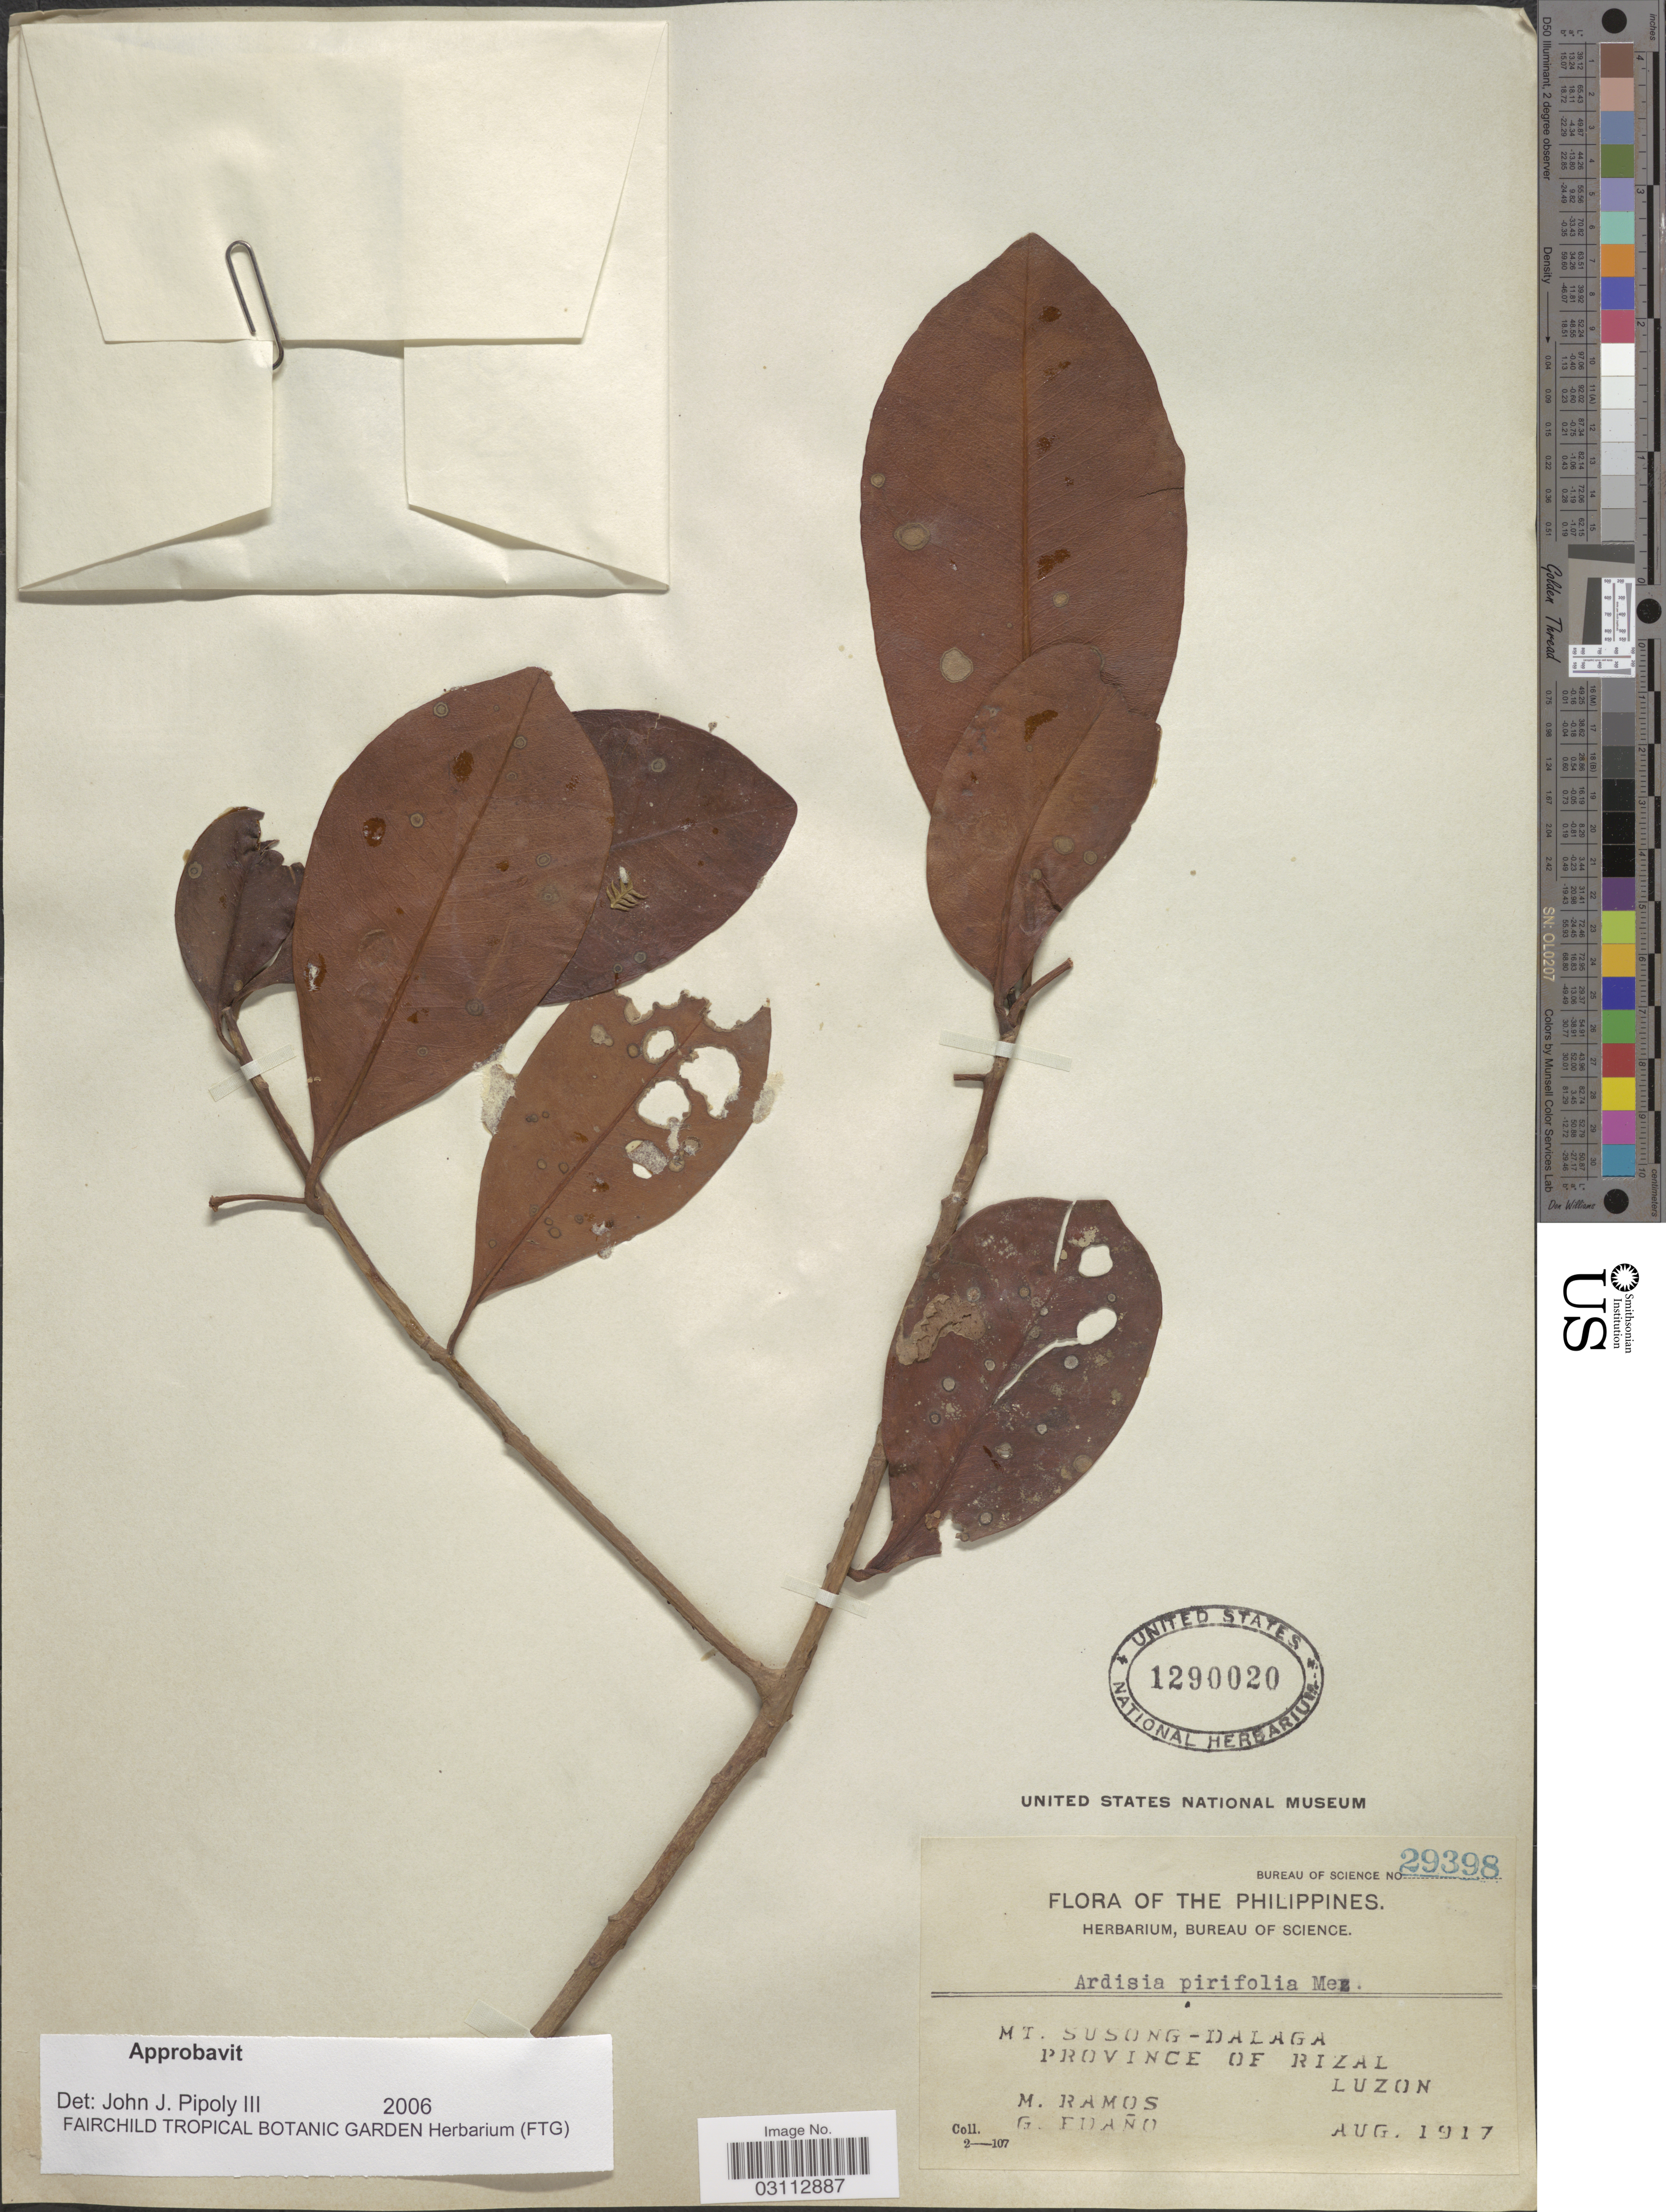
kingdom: Plantae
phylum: Tracheophyta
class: Magnoliopsida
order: Ericales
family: Primulaceae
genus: Ardisia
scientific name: Ardisia pirifolia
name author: Mez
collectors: M. Ramos & G. Edaño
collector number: Bureau of Science 29398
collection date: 1917-08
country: Philippines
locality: Mt. Susong-Dalaga. Province of Rizal. Luzon.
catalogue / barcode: US 1290020